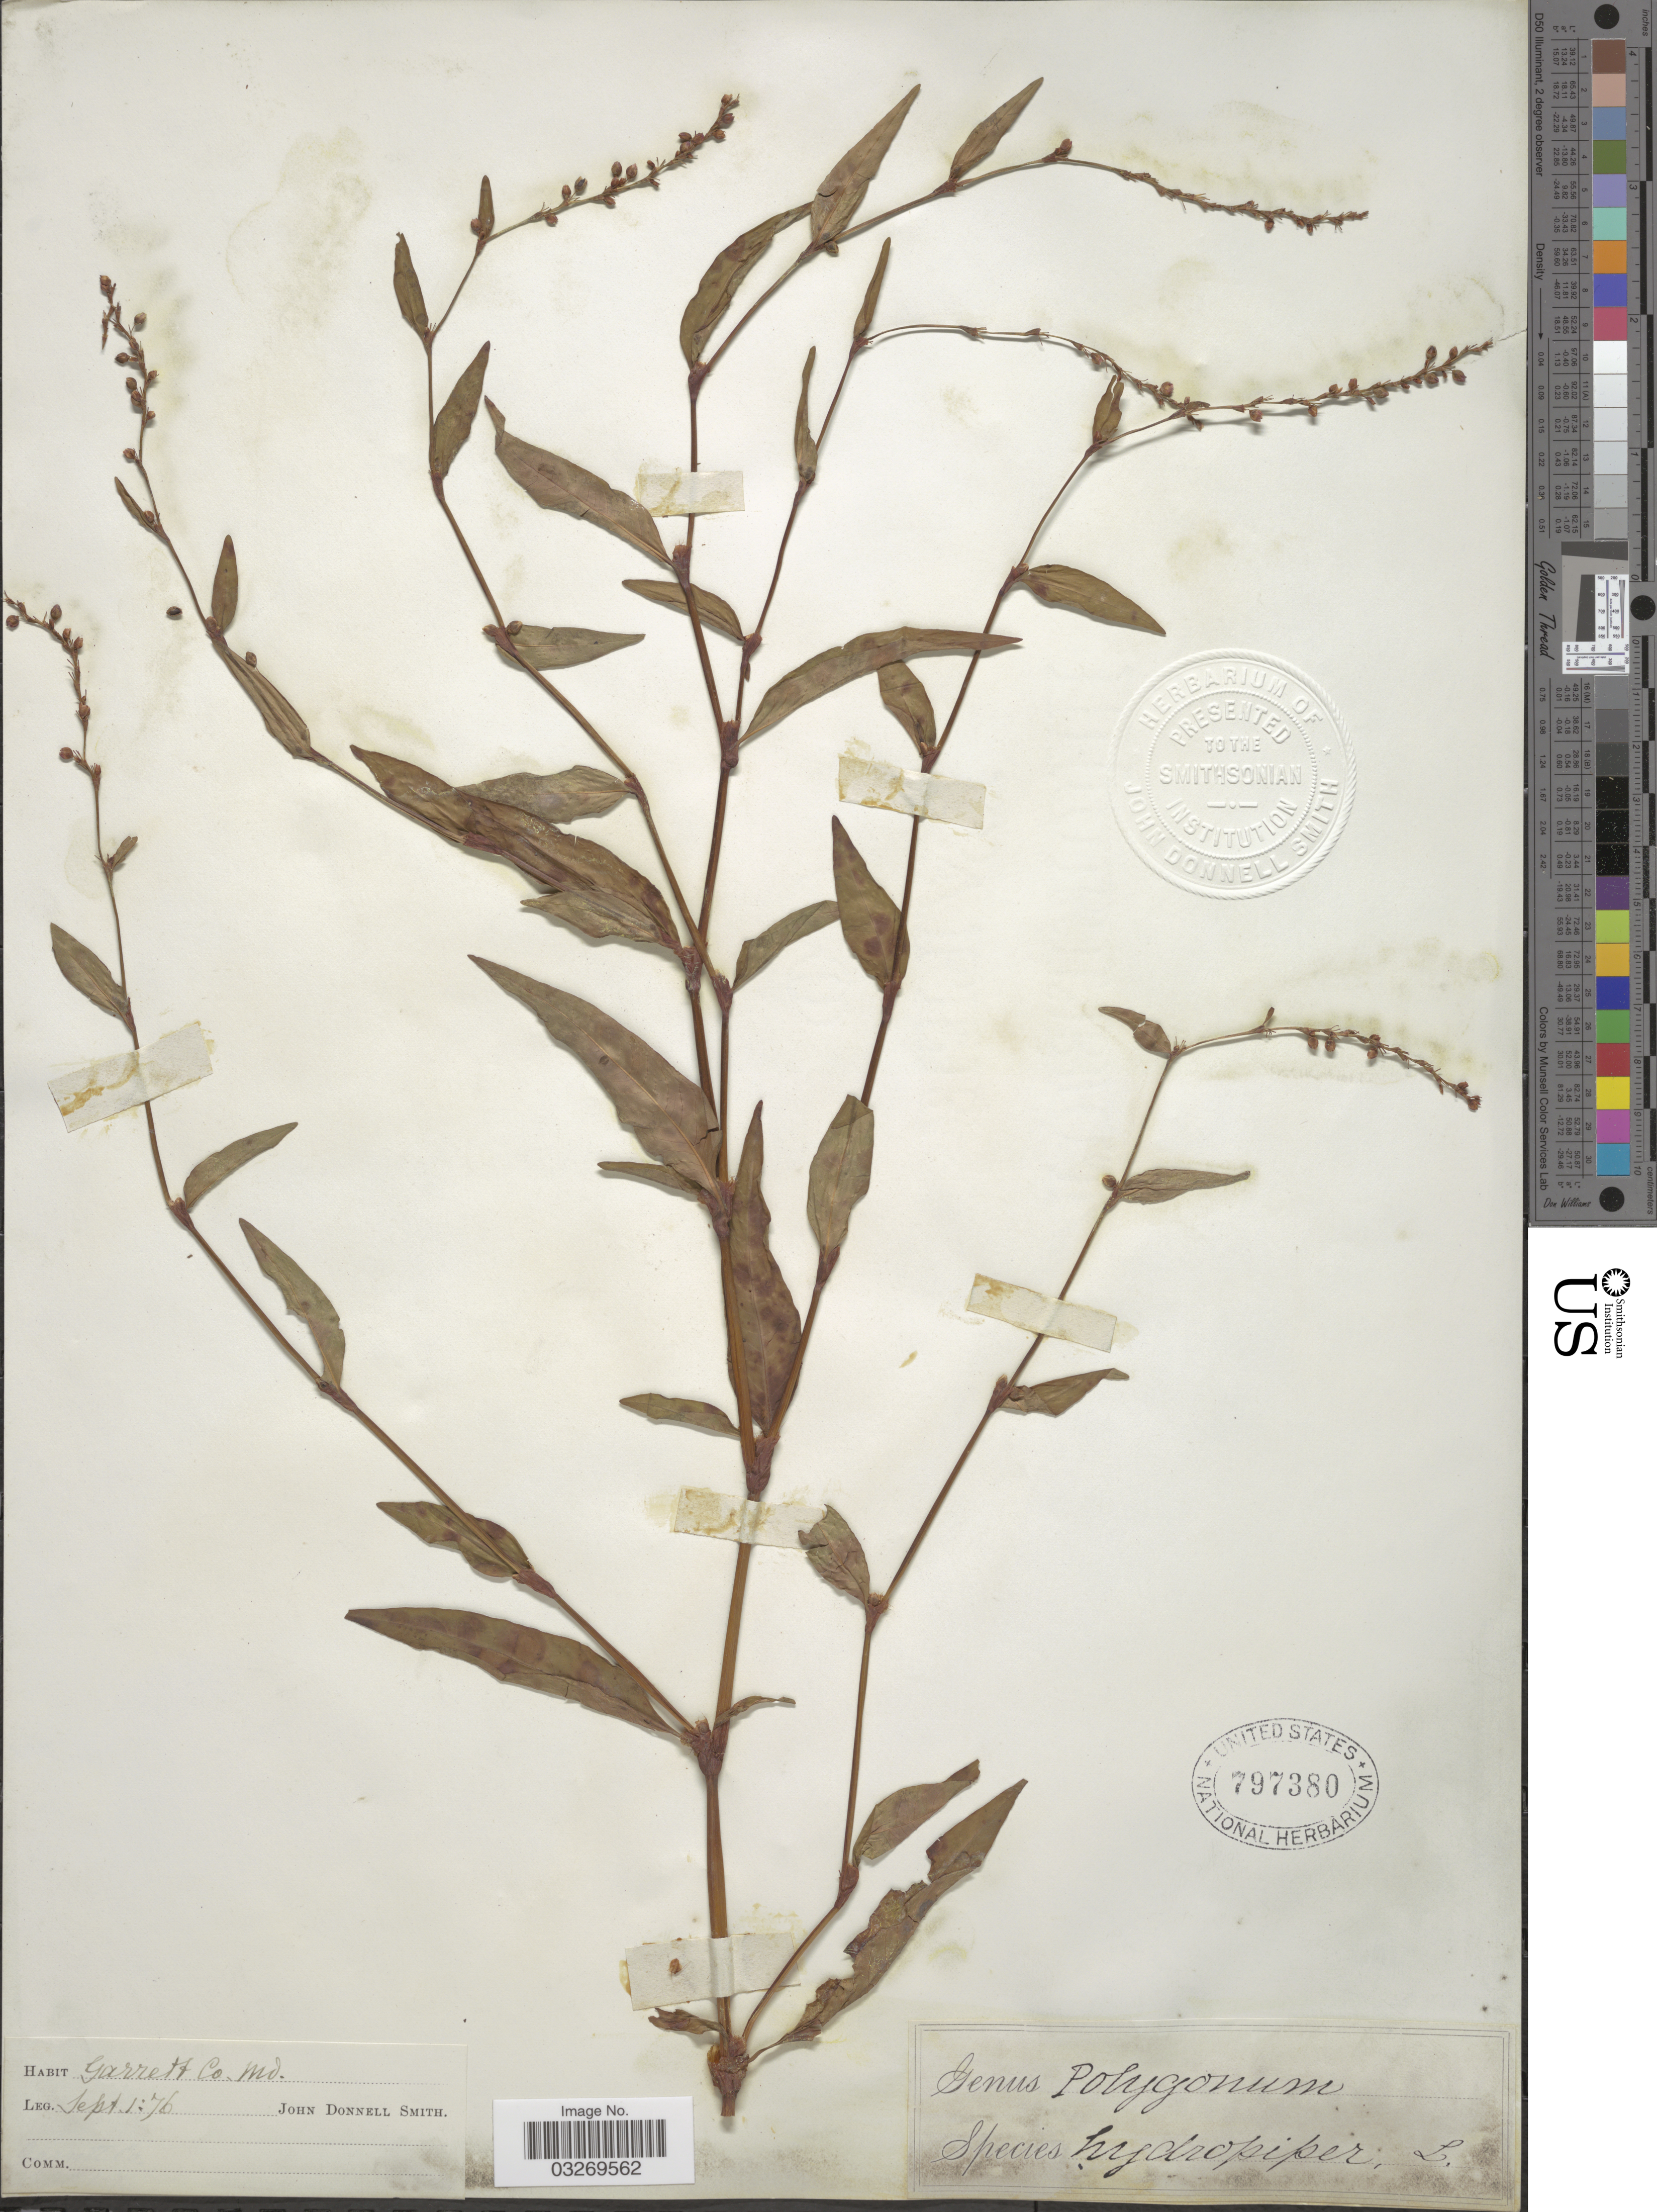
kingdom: Plantae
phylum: Tracheophyta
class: Magnoliopsida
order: Caryophyllales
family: Polygonaceae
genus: Persicaria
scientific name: Persicaria hydropiper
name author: (L.) Delarbre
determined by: Atha, D. E.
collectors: J. Donnell Smith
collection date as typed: Transcribed d/m/y: 1/9/76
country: United States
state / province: Maryland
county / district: Garrett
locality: Garrett Co.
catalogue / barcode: US 797380